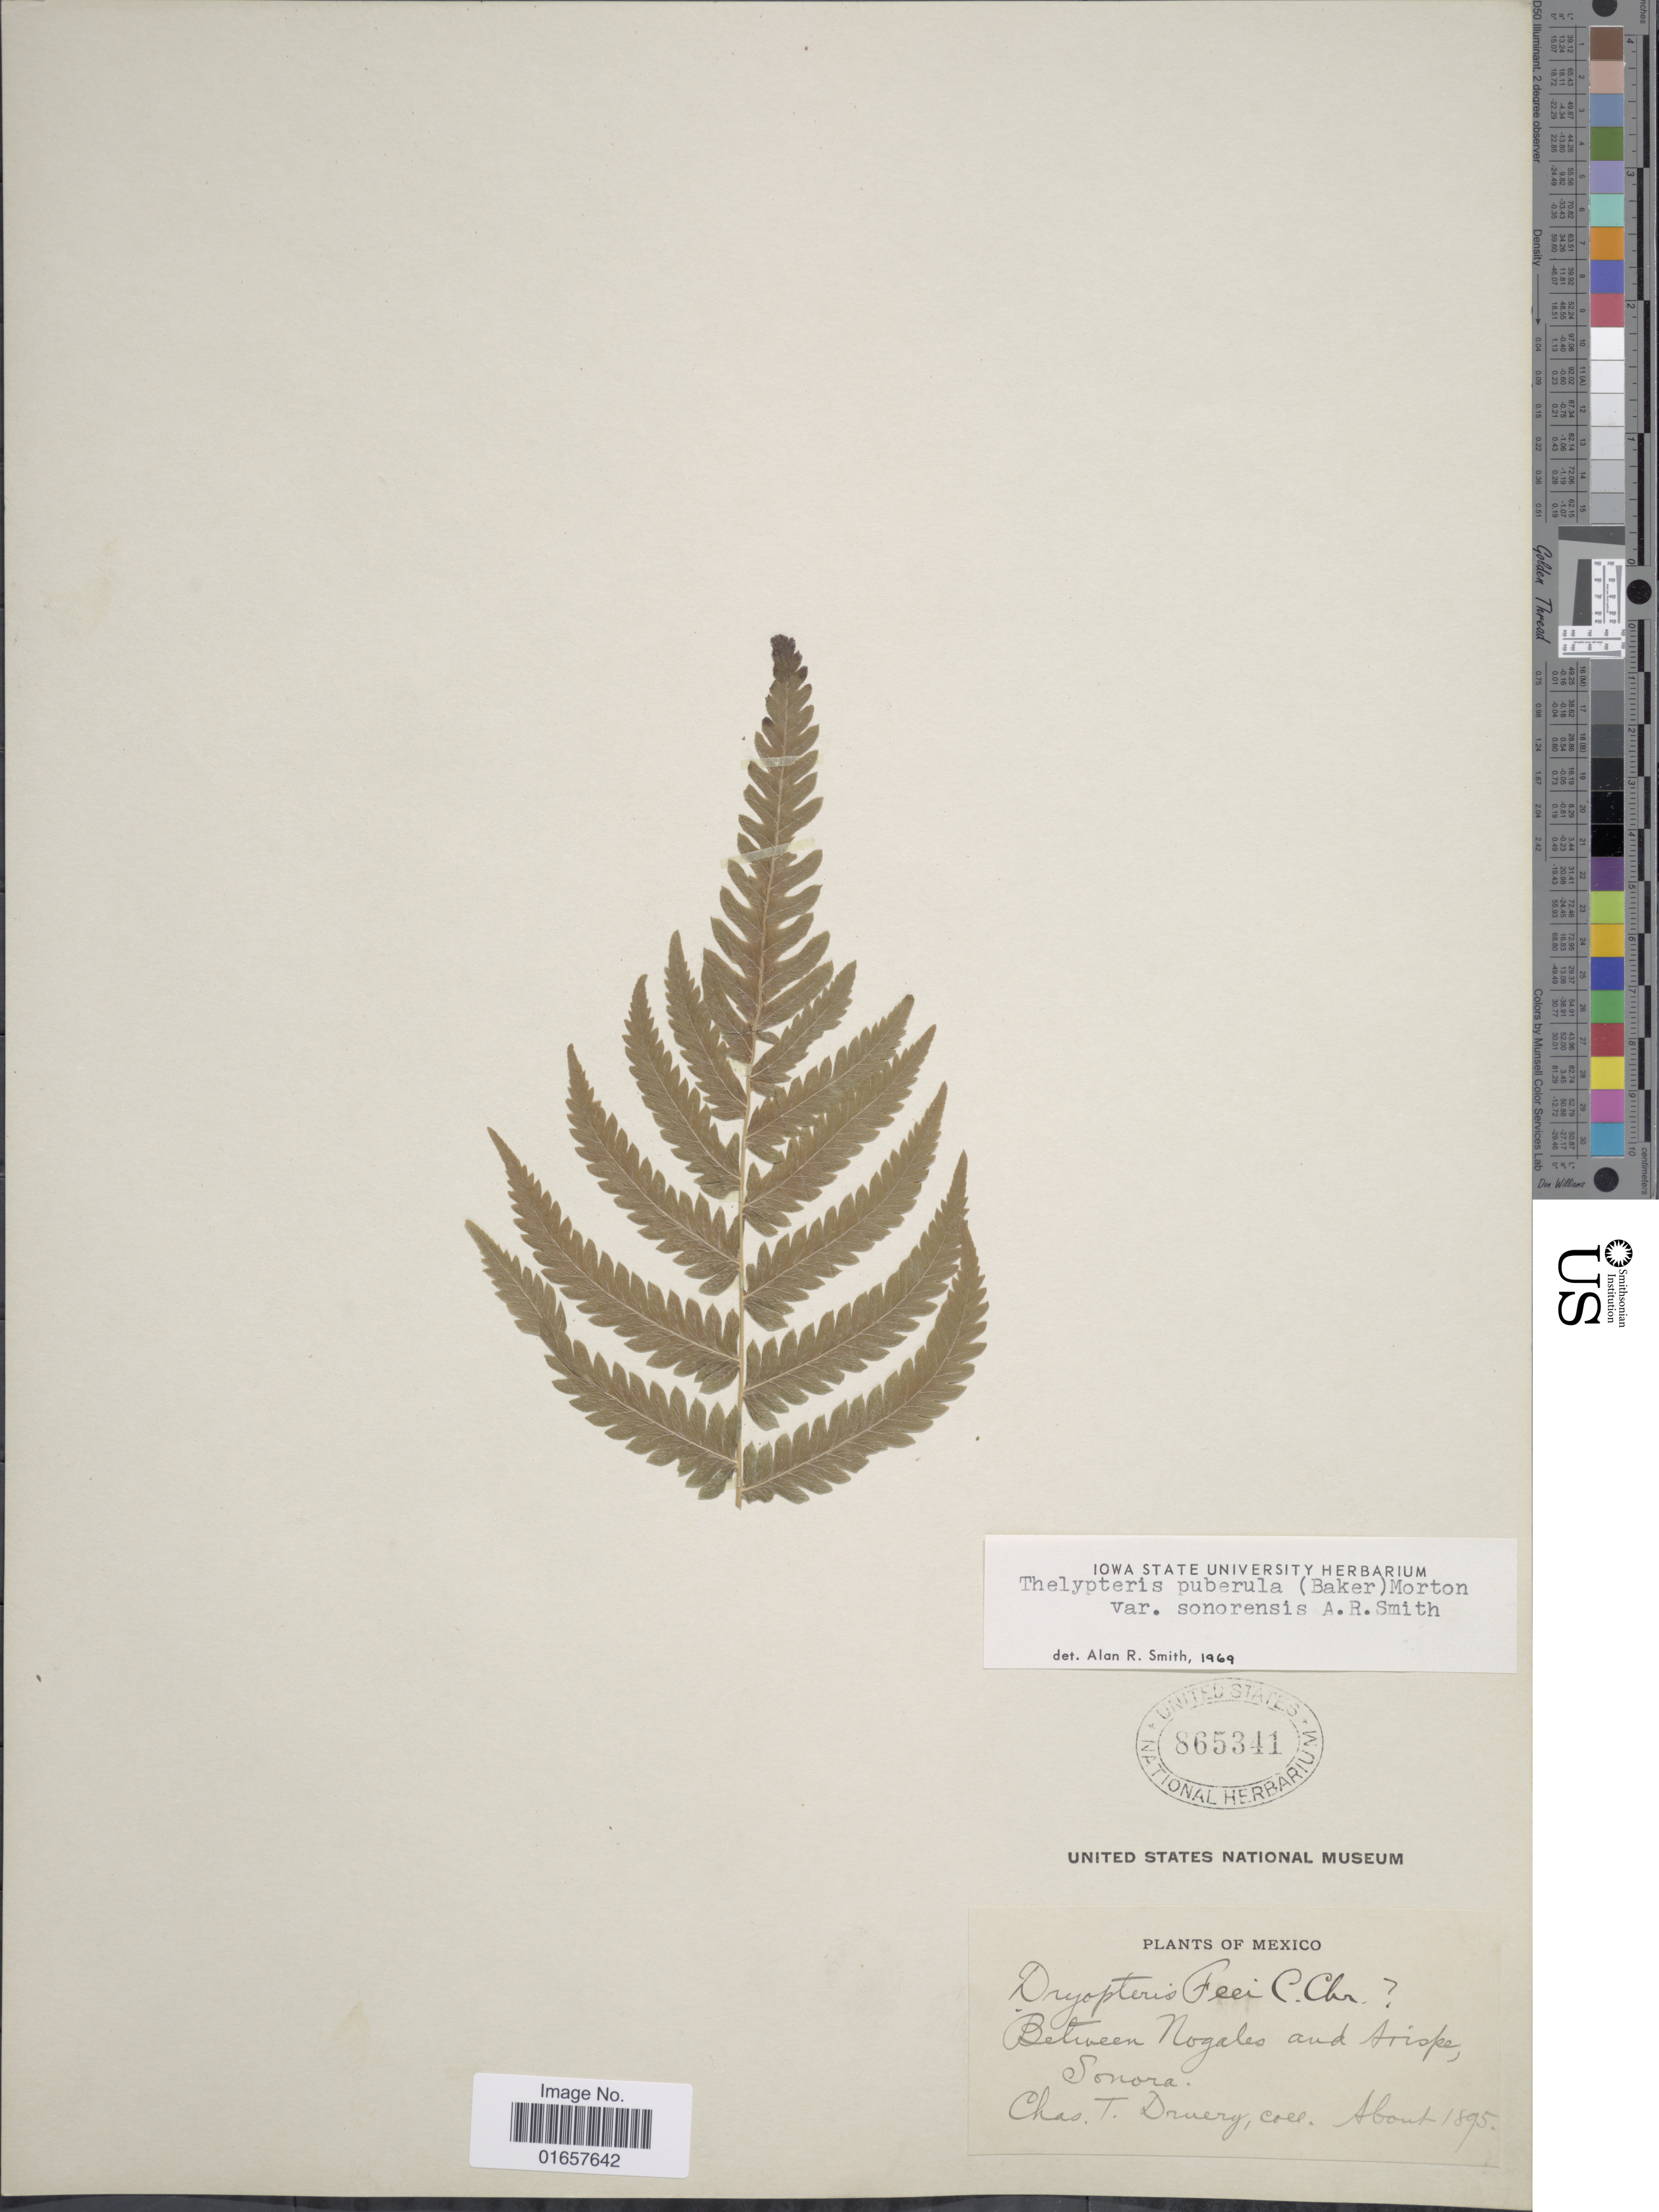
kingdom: Plantae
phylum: Tracheophyta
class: Polypodiopsida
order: Polypodiales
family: Thelypteridaceae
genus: Christella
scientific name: Christella puberula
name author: (Baker) Á. Löve & D. Löve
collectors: C. Druery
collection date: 1895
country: Mexico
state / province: Sonora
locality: Mexico, between Nogales and Arispe, Sonora.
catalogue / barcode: US 865341